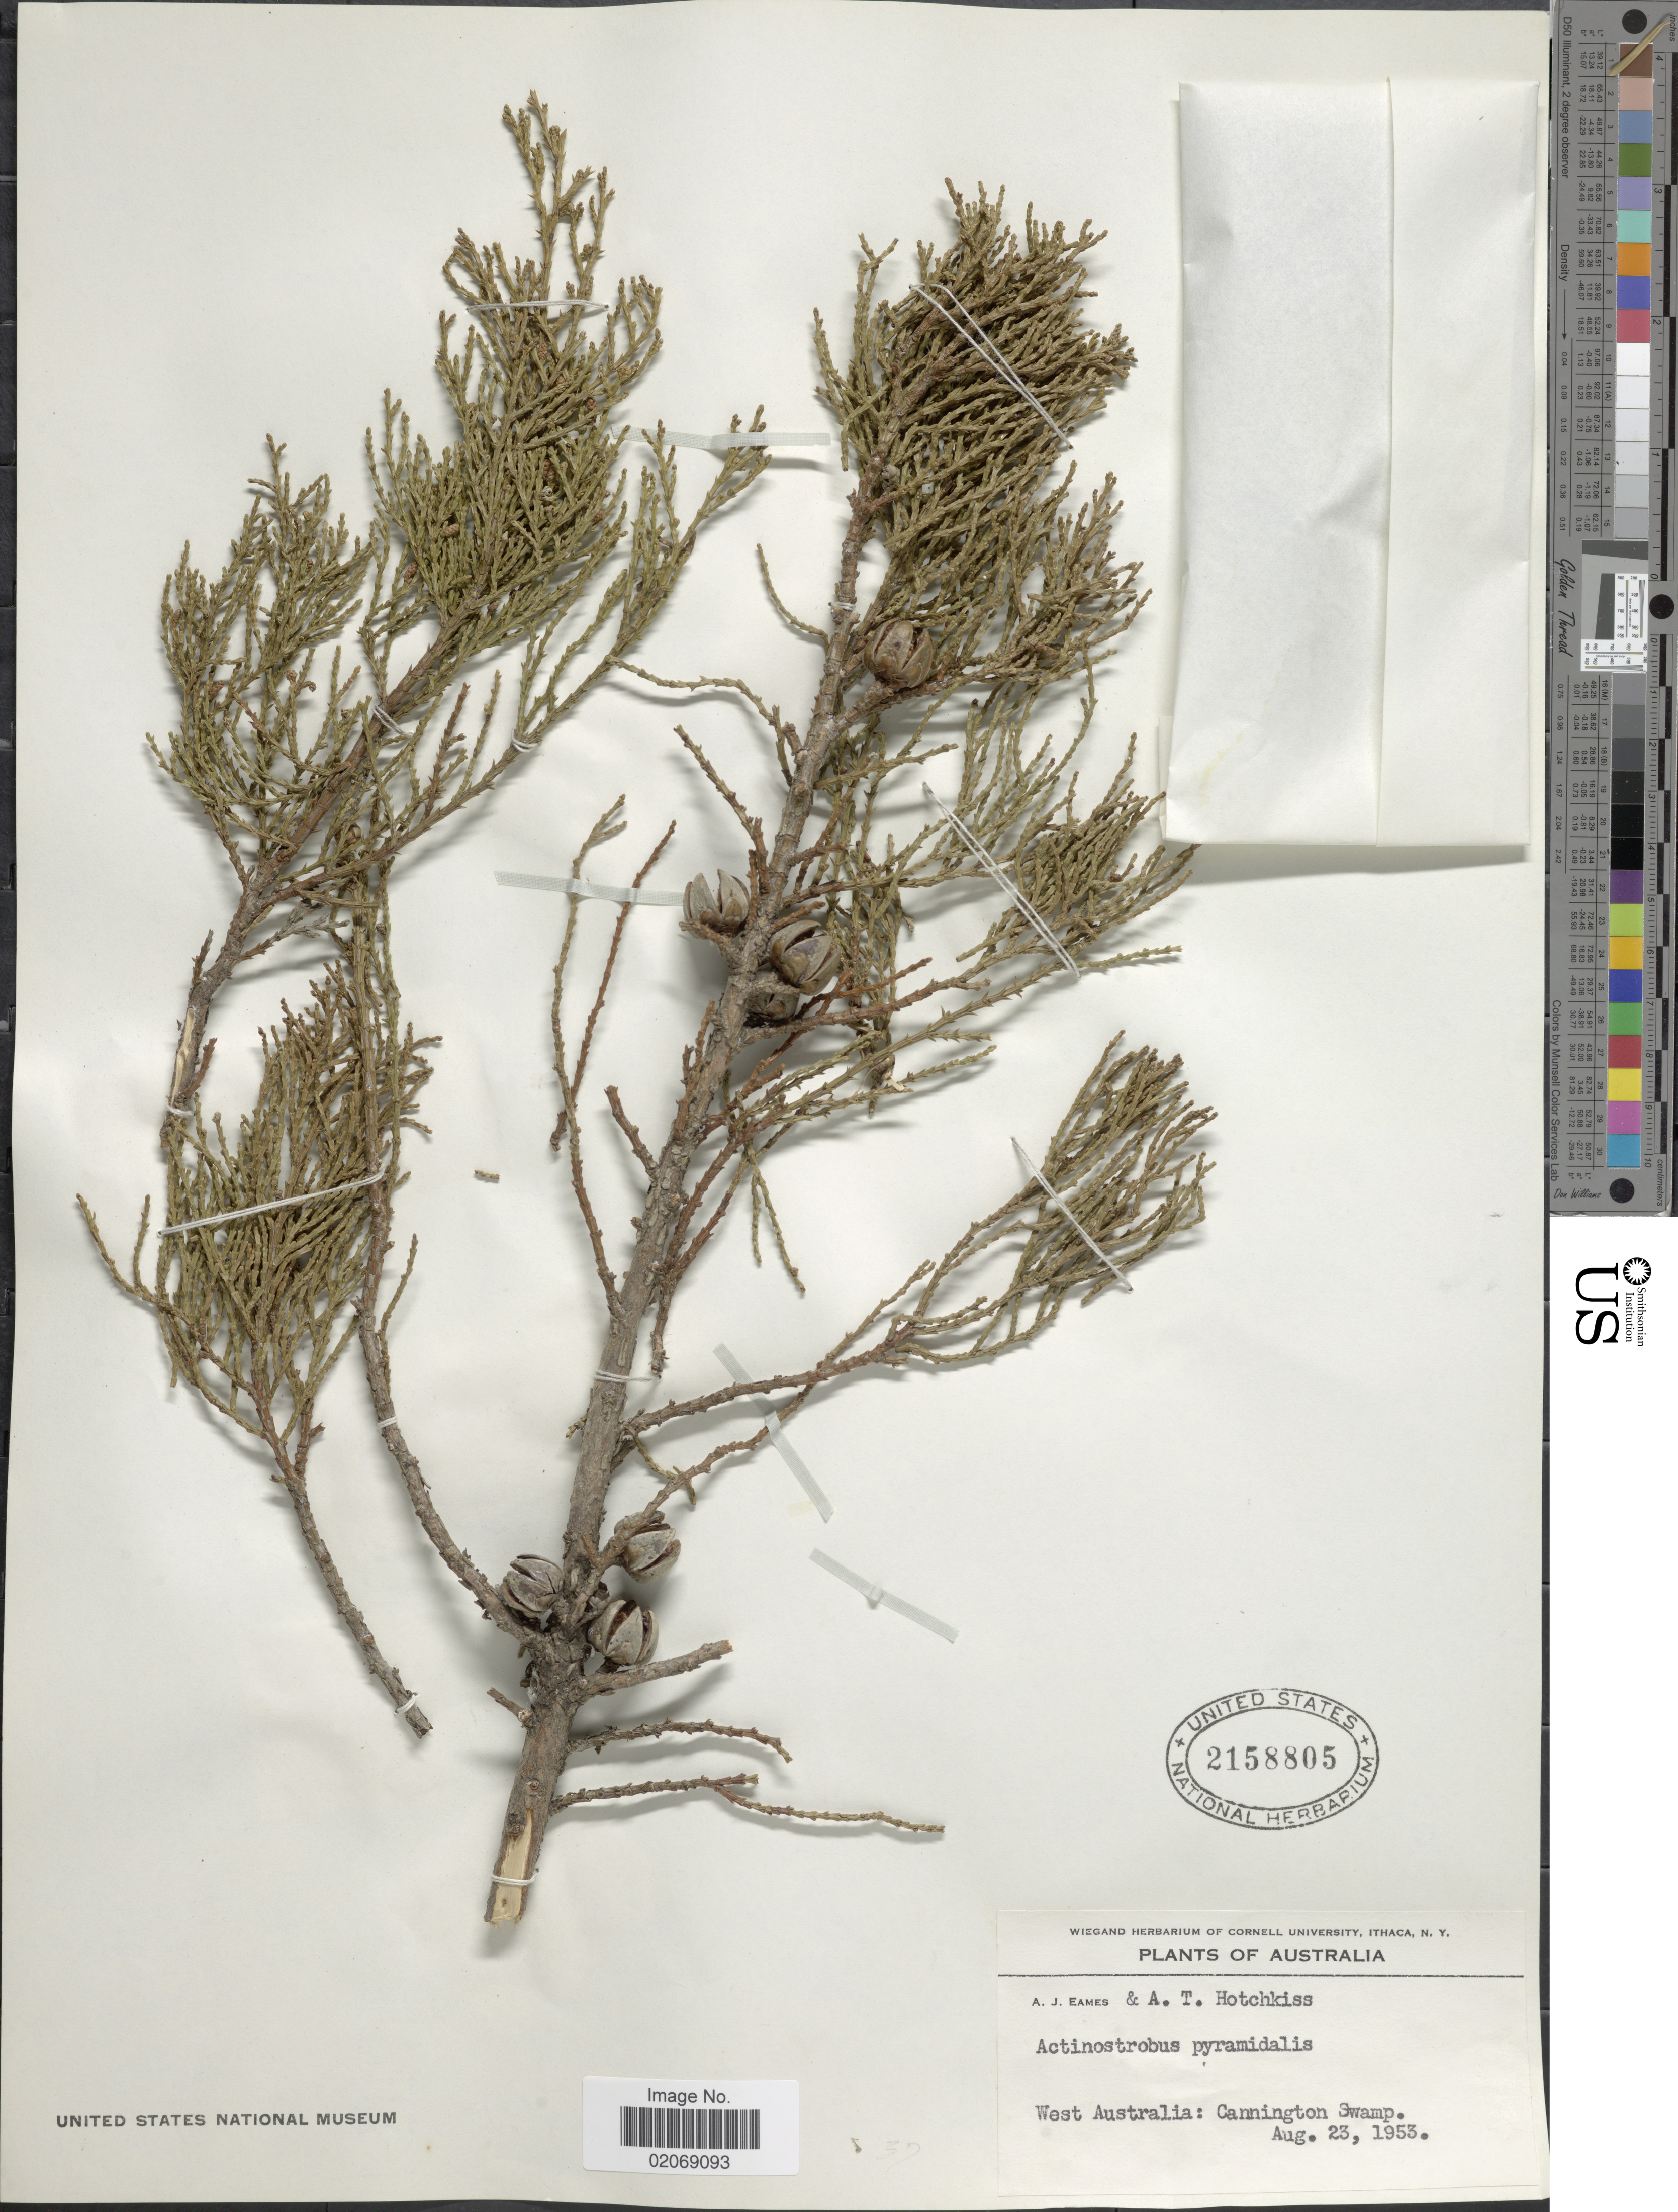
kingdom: Plantae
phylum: Tracheophyta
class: Pinopsida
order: Pinales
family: Cupressaceae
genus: Actinostrobus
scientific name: Actinostrobus pyramidalis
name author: Miq.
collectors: A. J. Eames & A. Hotchkiss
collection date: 1953-08-23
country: Australia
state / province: Western Australia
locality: Cannington Swamp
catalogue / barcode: US 2158805